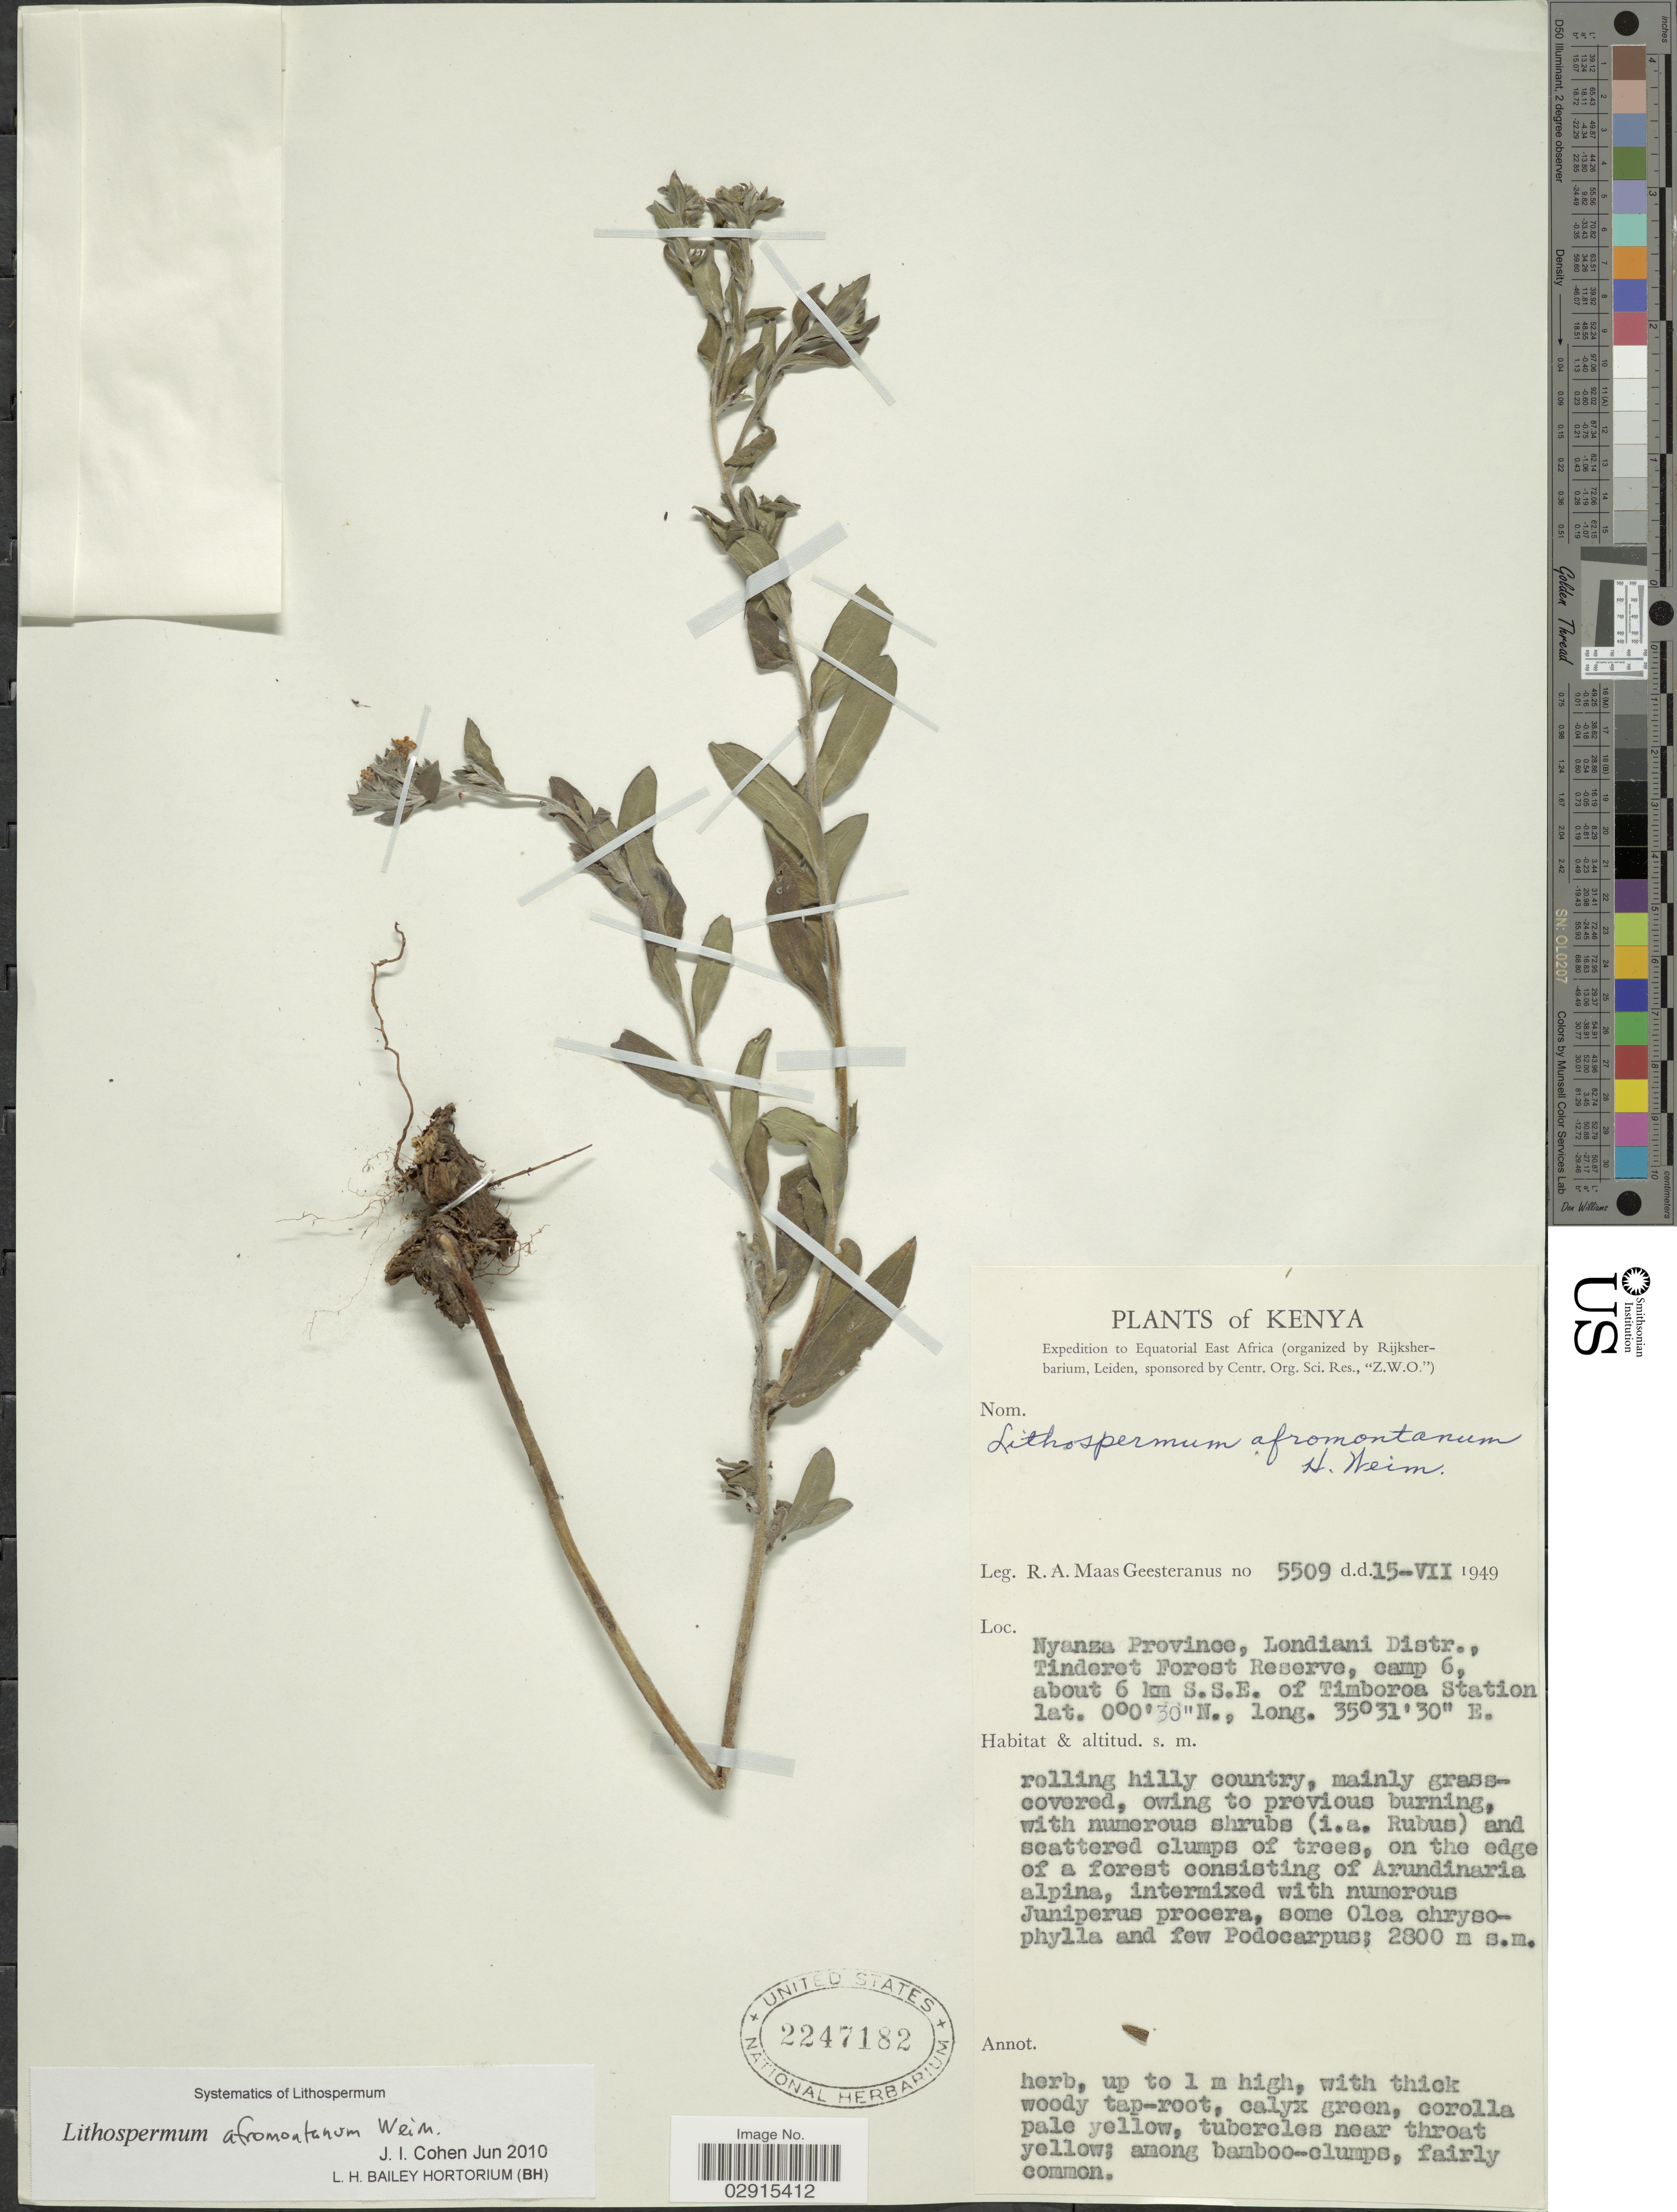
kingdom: Plantae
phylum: Tracheophyta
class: Magnoliopsida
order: Boraginales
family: Boraginaceae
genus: Lithospermum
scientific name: Lithospermum afromontanum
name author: Weim.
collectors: R. A. Maas Geesteranus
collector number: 5509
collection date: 1949-07-15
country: Kenya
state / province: Kericho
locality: Nyanza Province, Londiani Distr., Tinderet Forest Reserve, camp 6, about 6 km S.S.E. of Timborea Station. Equatorial East Africa.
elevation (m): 2800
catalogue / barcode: US 2247182